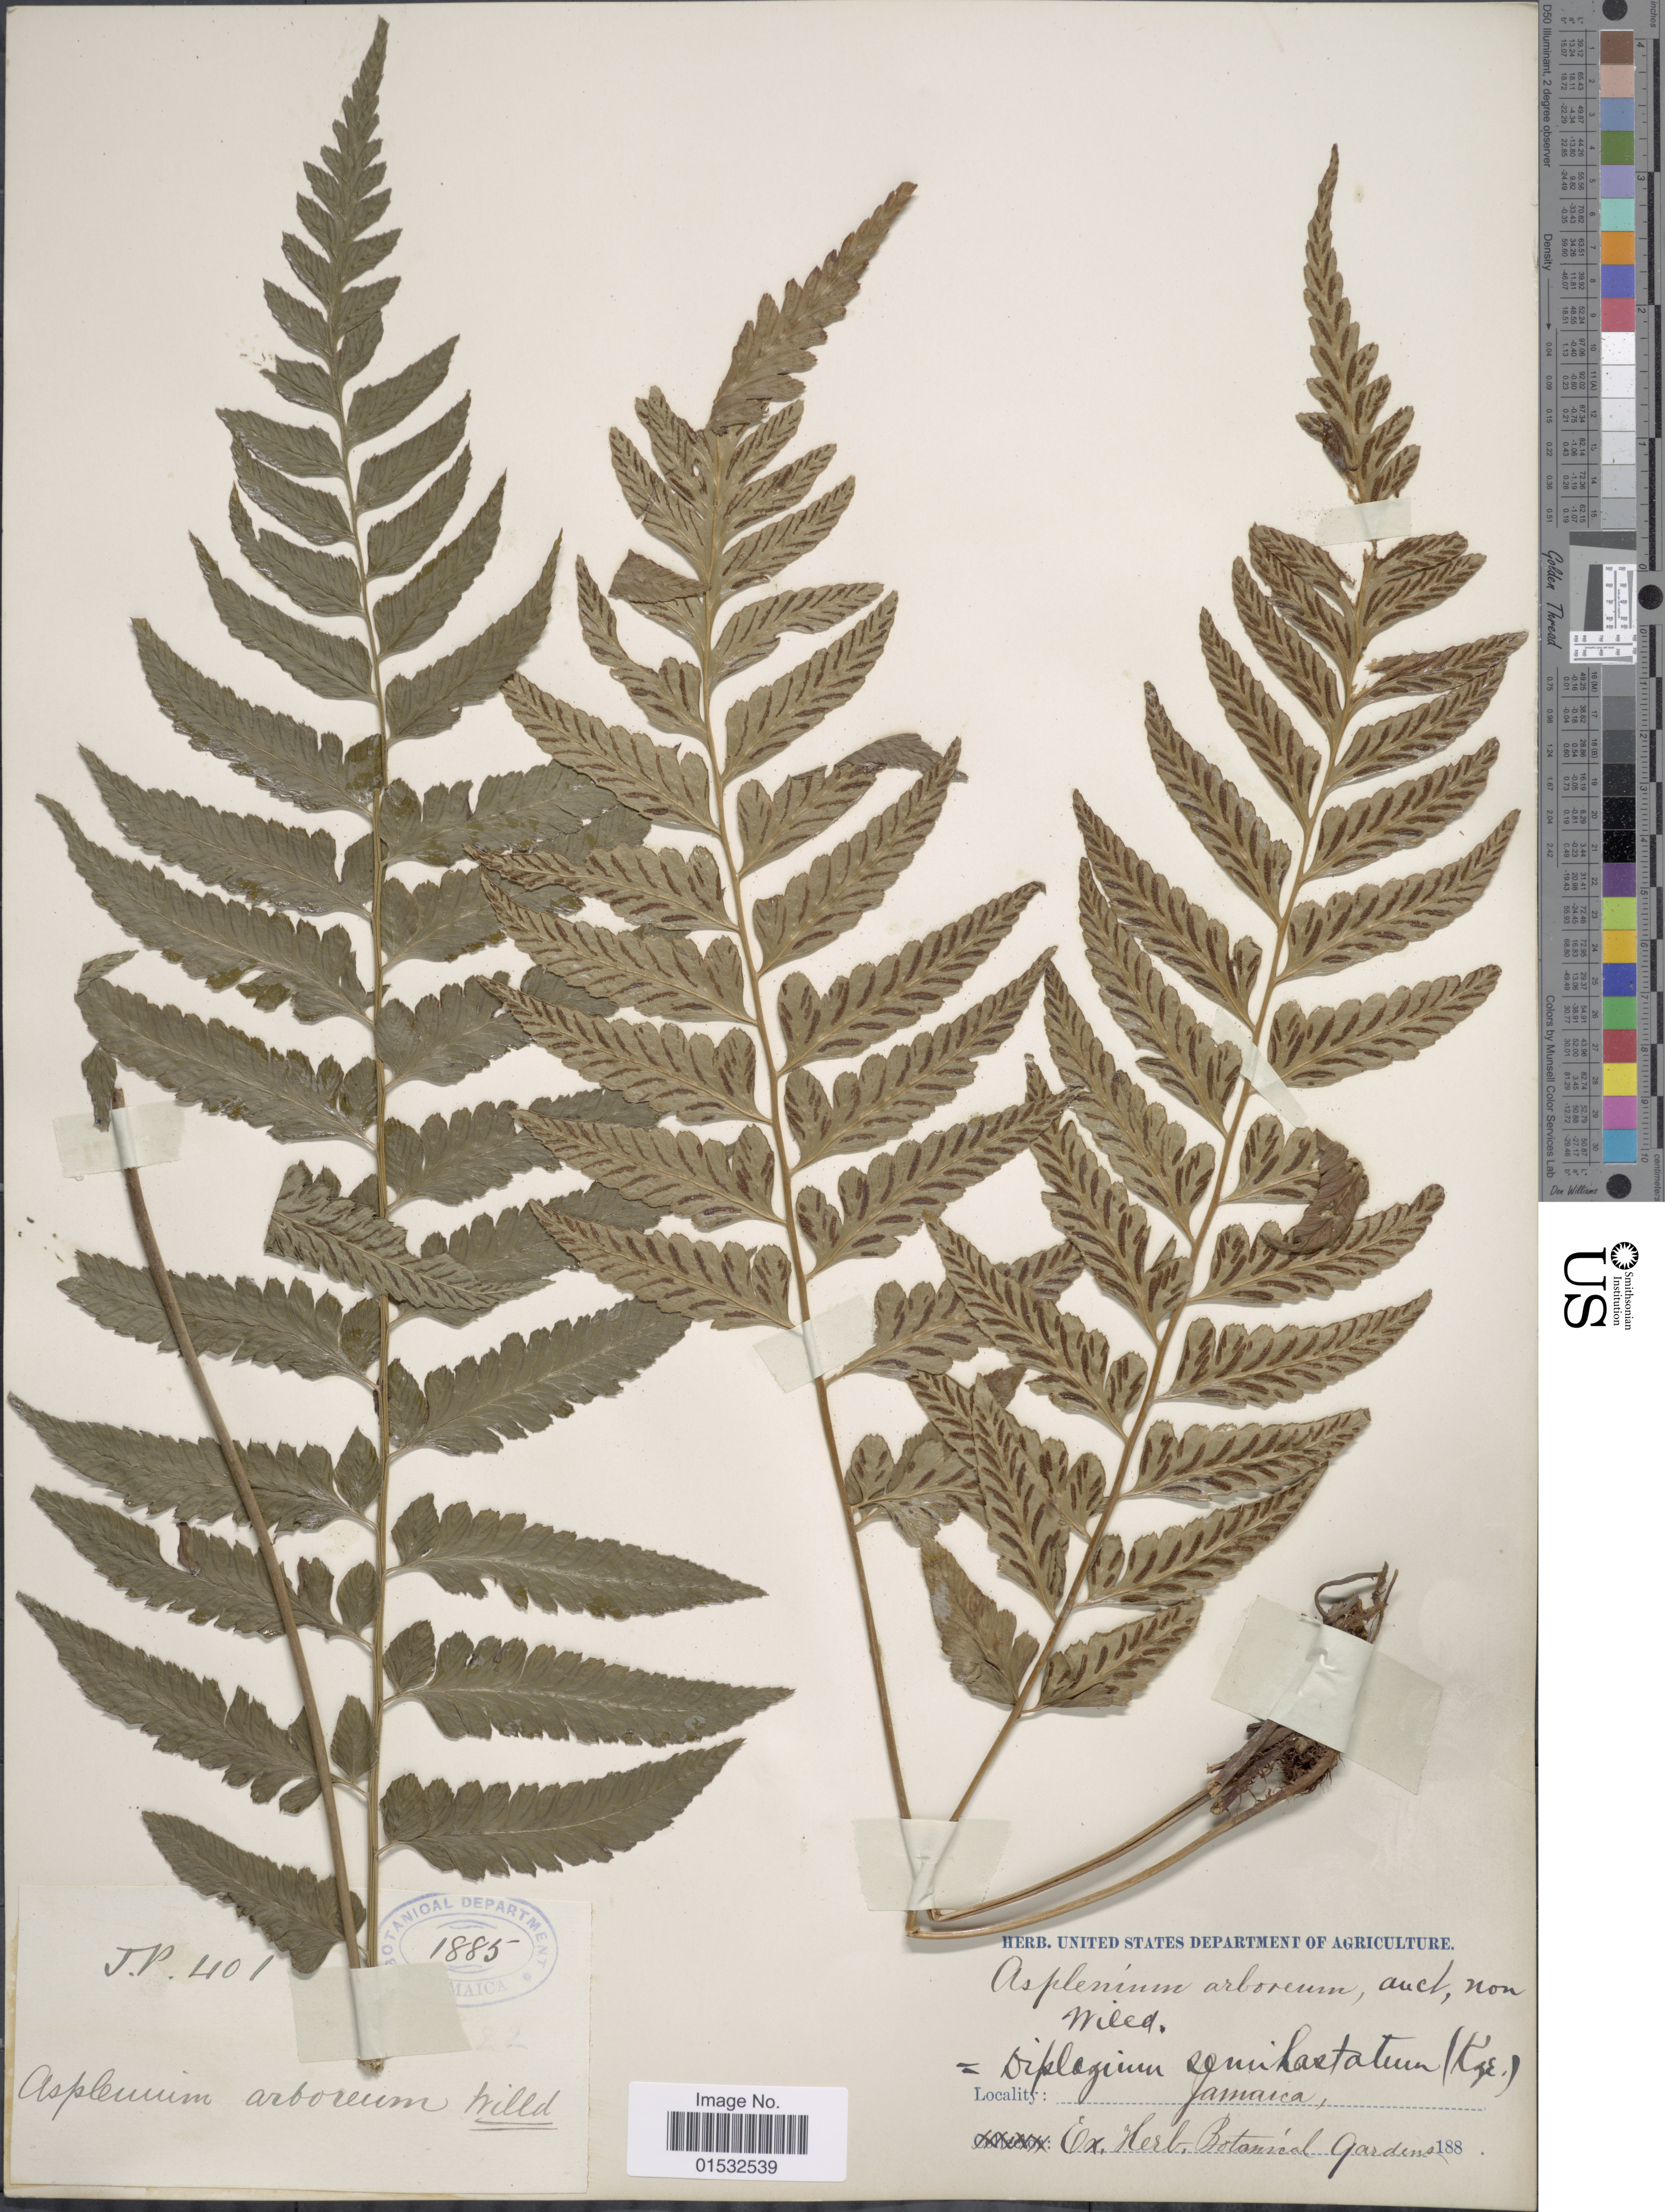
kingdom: Plantae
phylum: Tracheophyta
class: Polypodiopsida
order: Polypodiales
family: Athyriaceae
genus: Diplazium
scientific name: Diplazium cristatum x D. unilobum (Poir.) Hieron.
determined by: Sánchez, C.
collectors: J.P.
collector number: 401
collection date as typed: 188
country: Jamaica